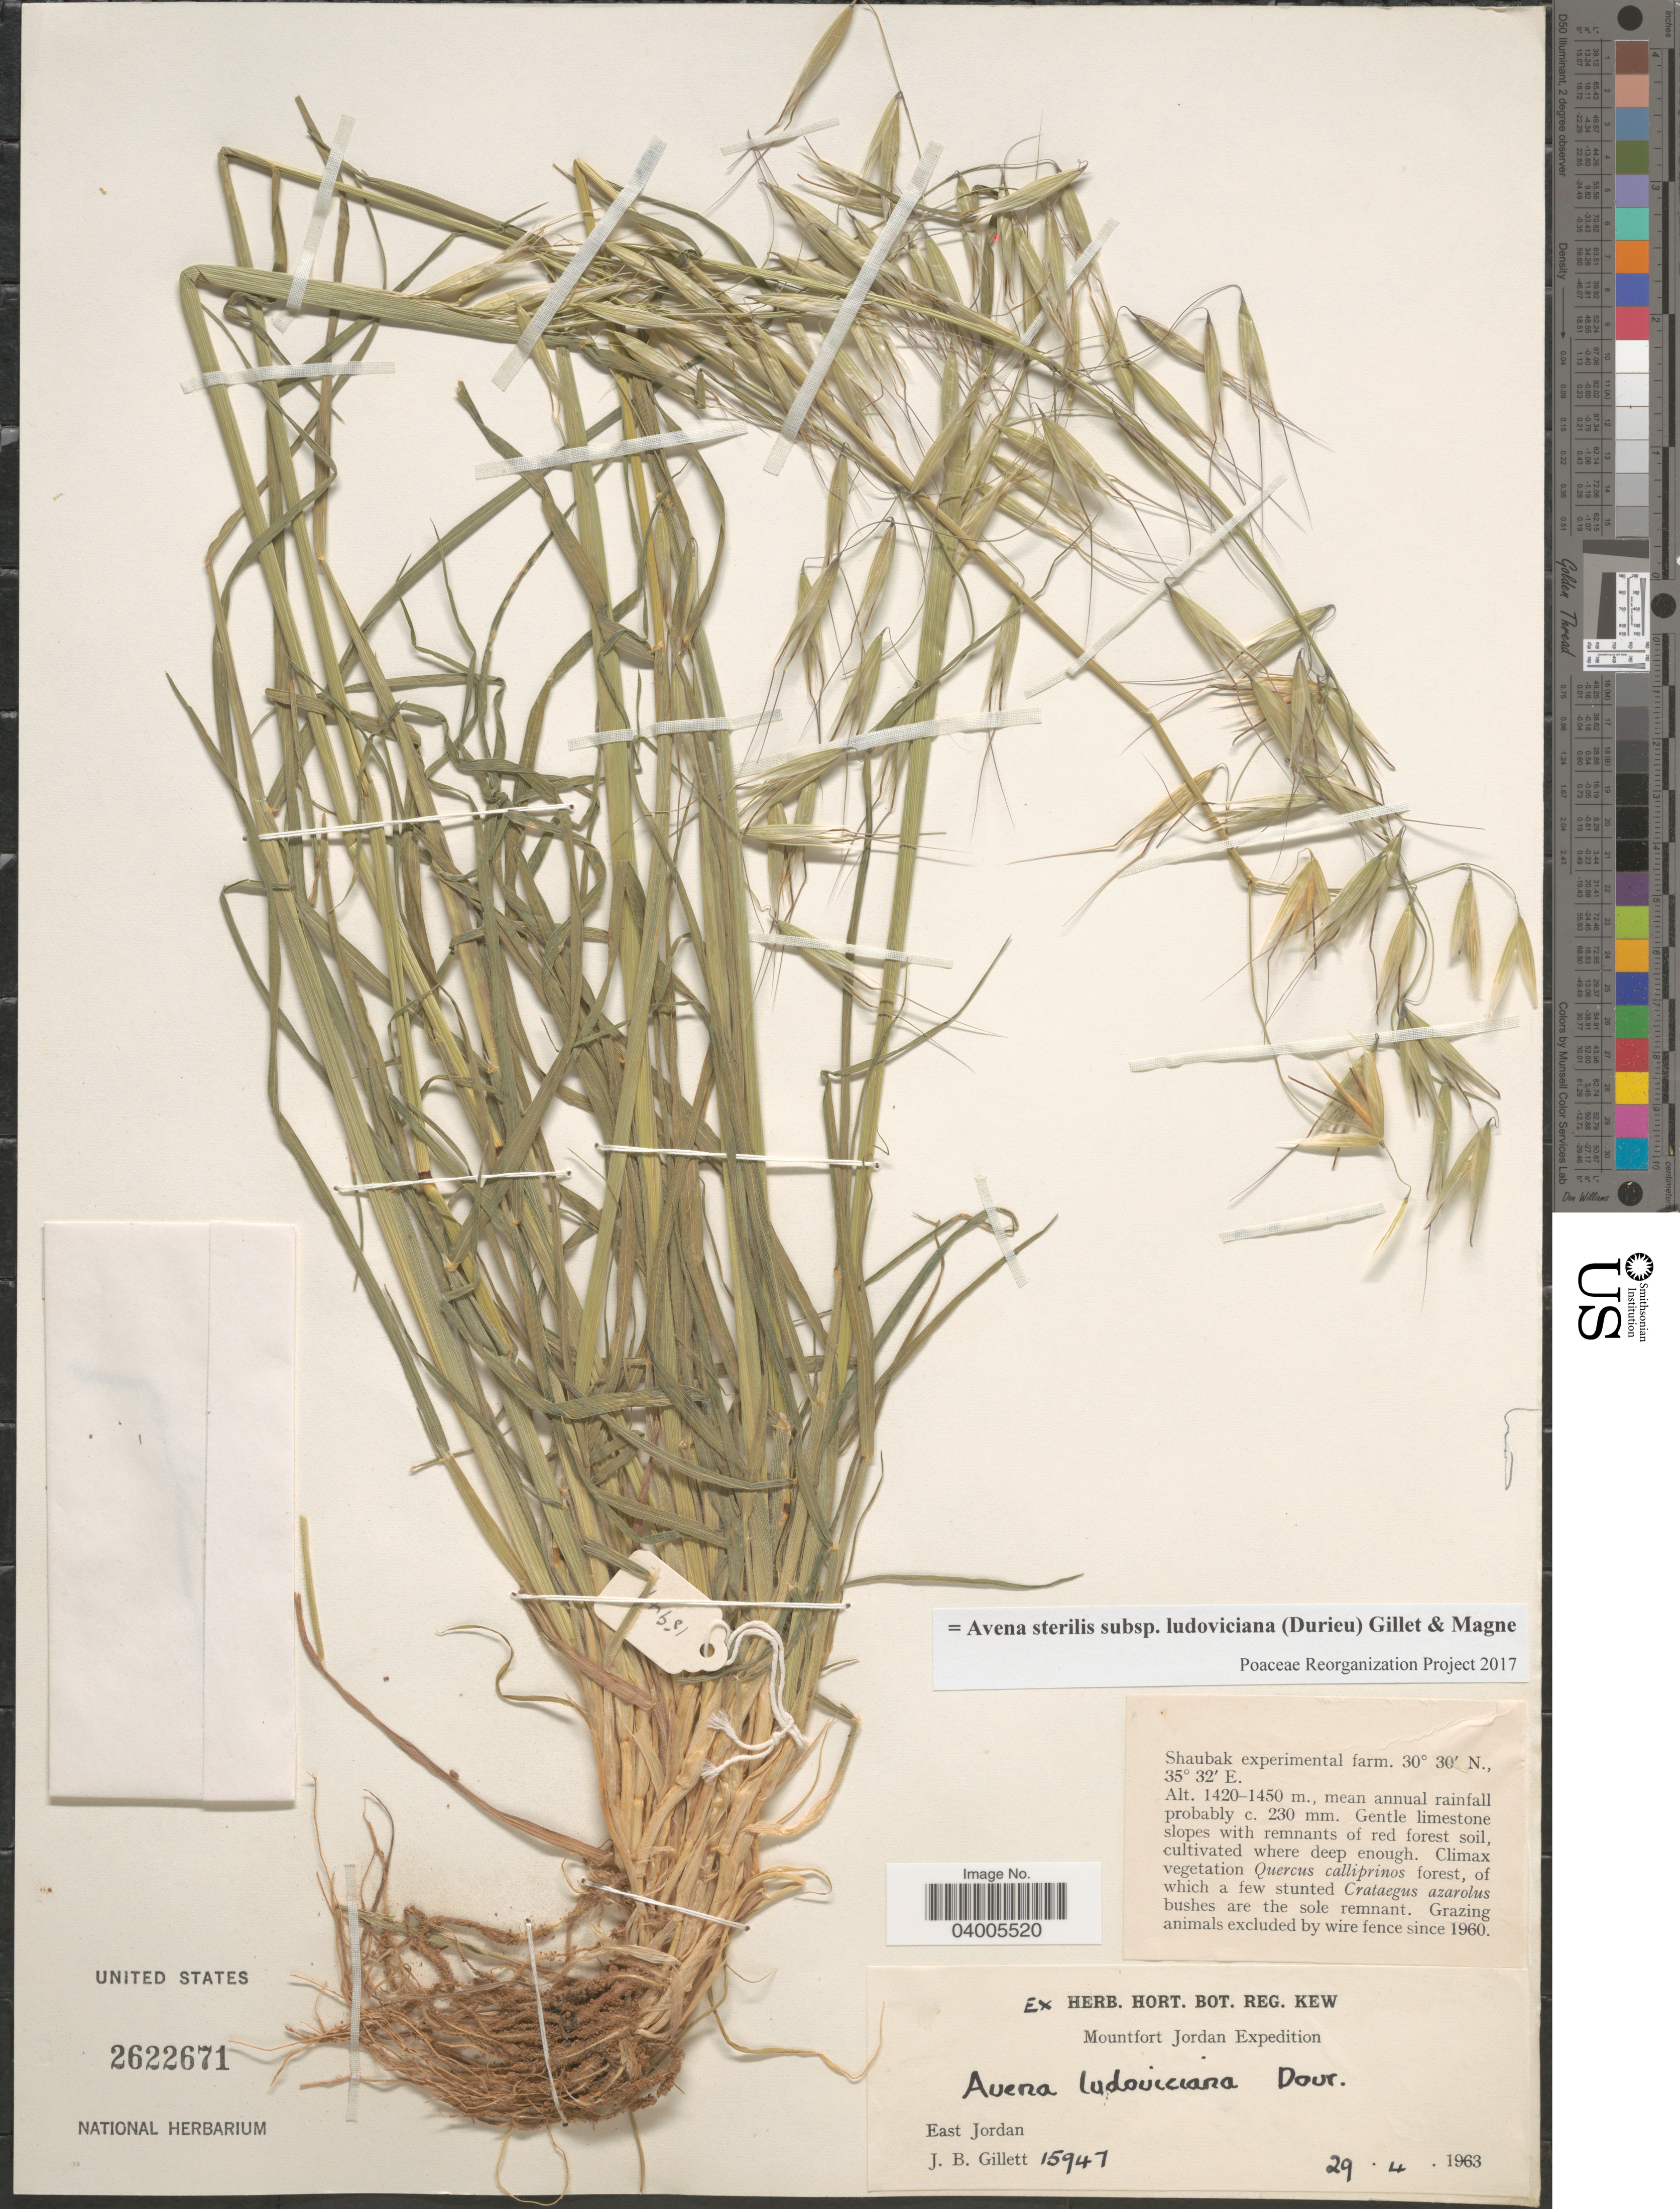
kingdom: Plantae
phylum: Tracheophyta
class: Liliopsida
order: Poales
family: Poaceae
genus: Avena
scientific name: Avena sterilis subsp. ludoviciana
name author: (Durieu) J.M. Gillett & Magne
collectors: J. B. Gillett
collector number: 15947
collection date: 1963-04-29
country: Jordan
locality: Shaubak experimental farm. East Jordan.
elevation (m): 1420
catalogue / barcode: US 2622671